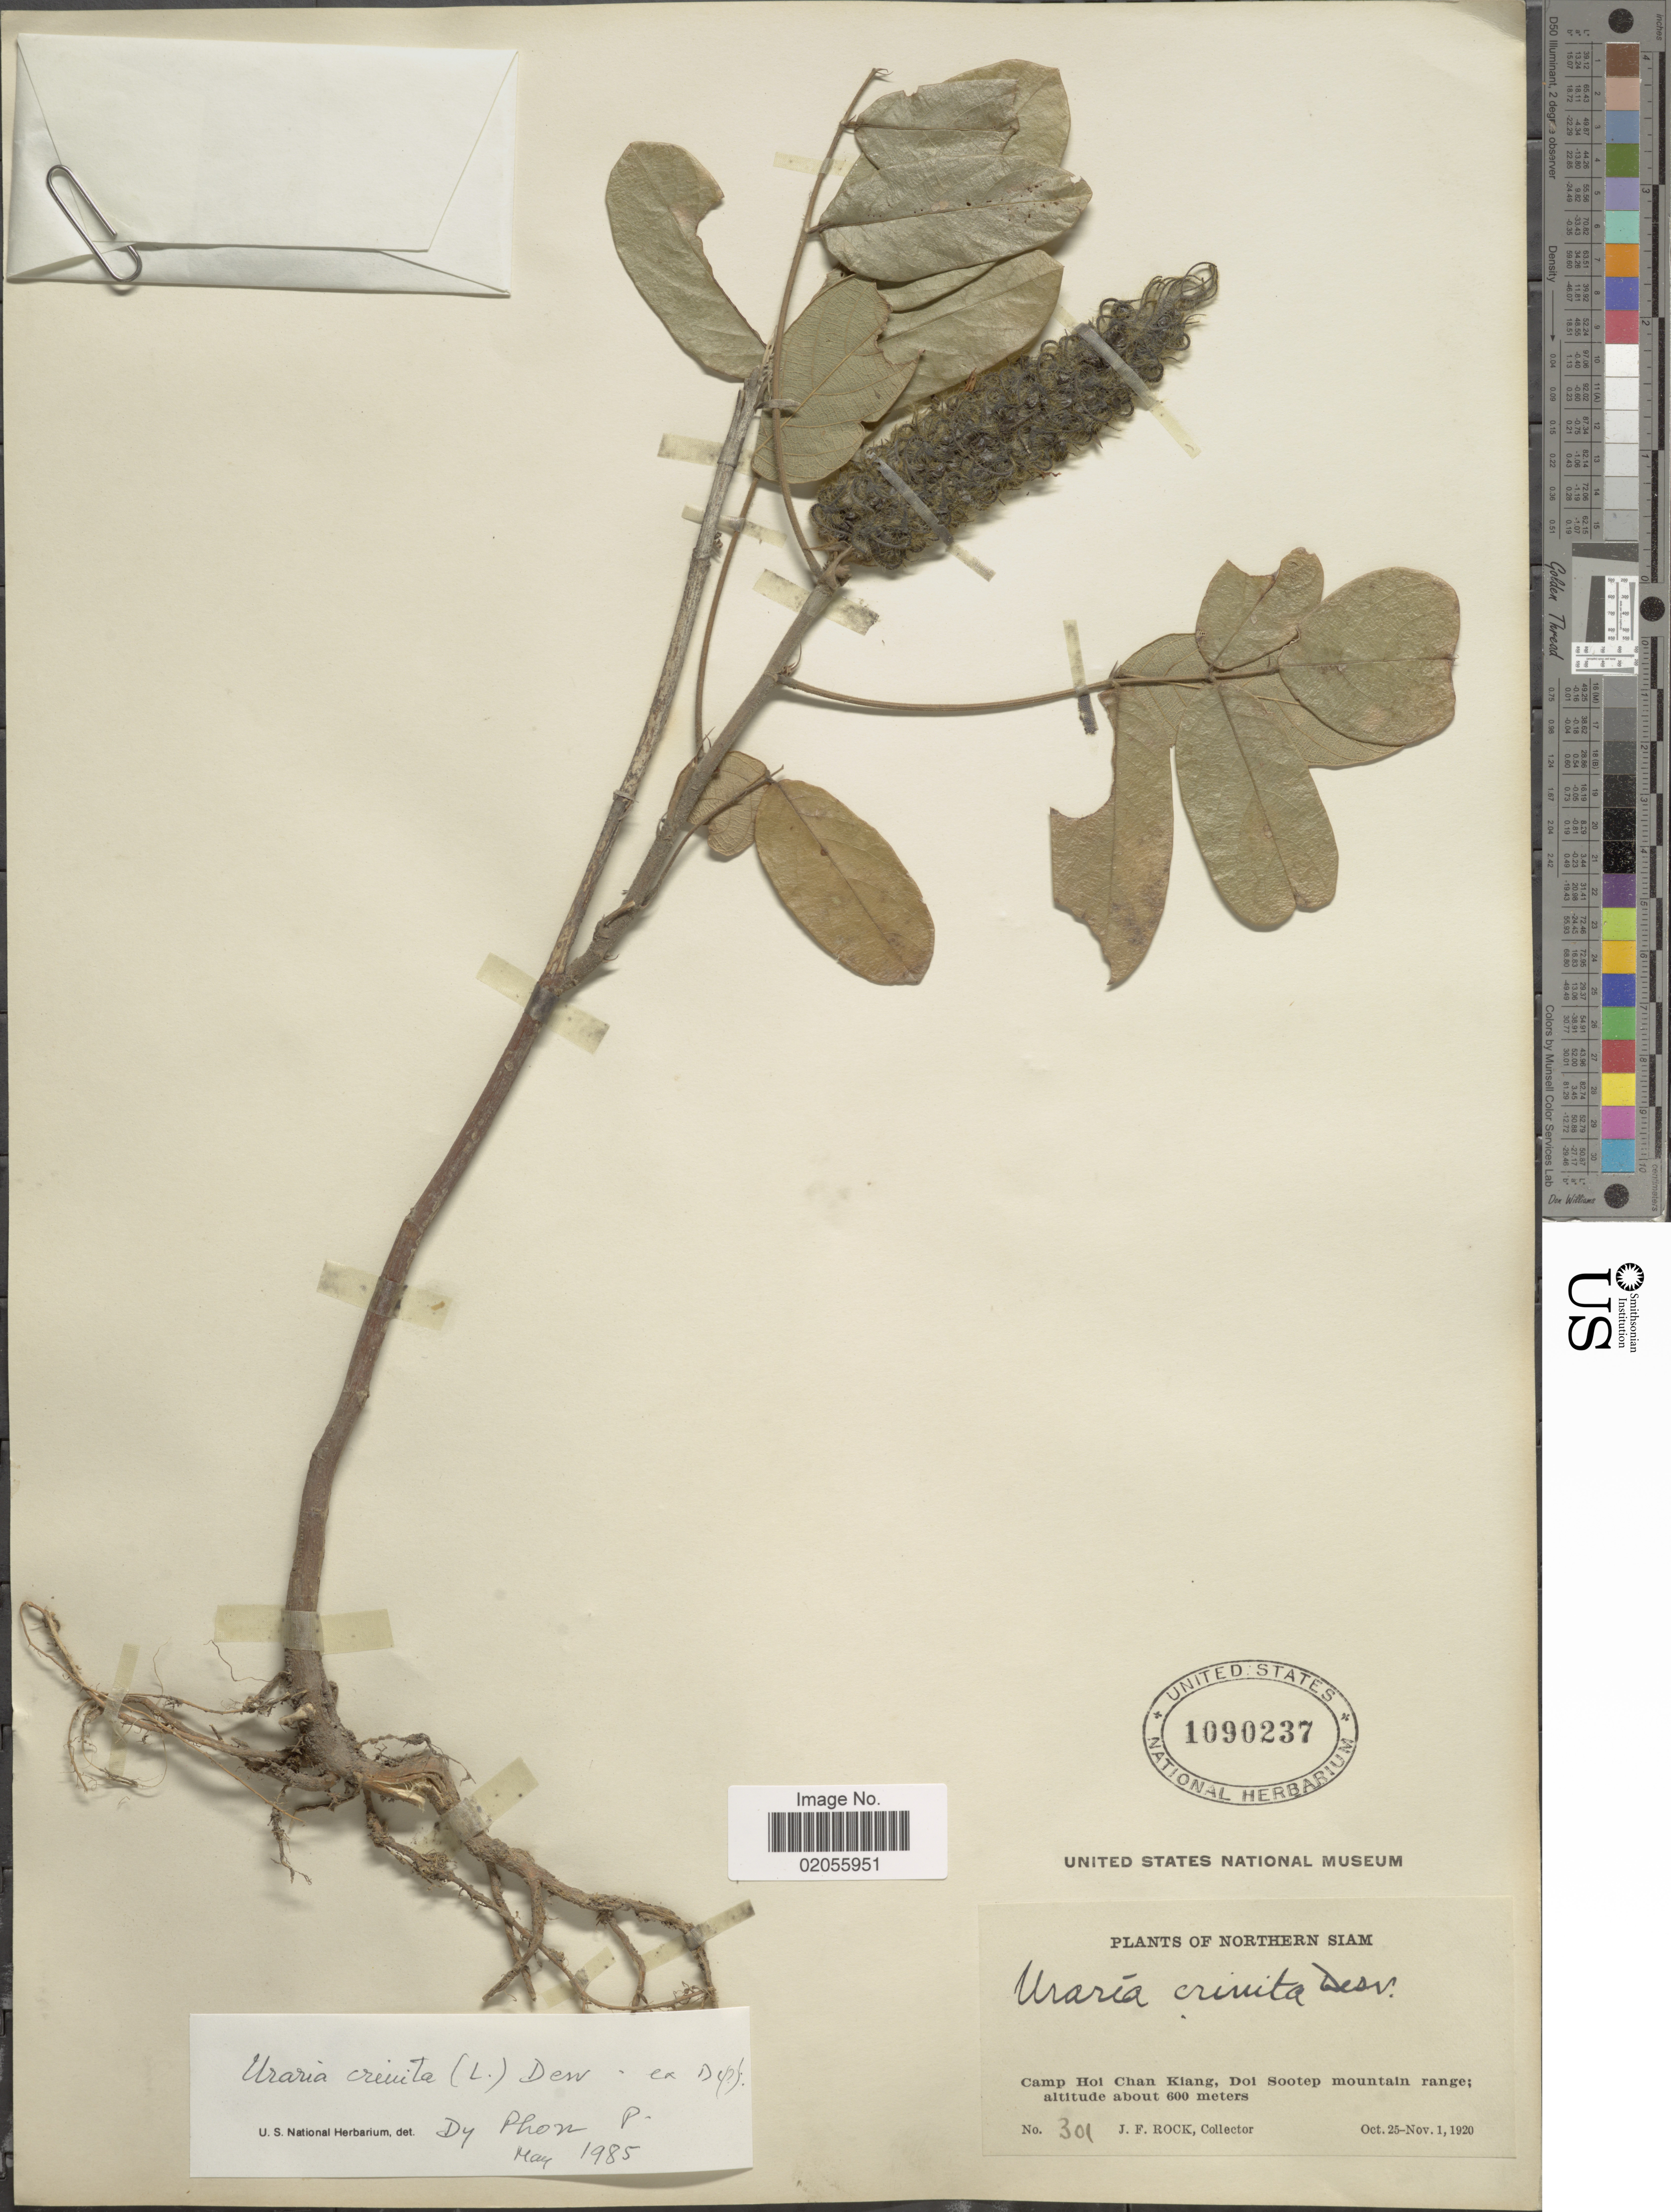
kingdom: Plantae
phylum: Tracheophyta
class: Magnoliopsida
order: Fabales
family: Fabaceae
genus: Uraria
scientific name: Uraria crinita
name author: (L.) Desv.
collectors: J. Rock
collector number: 301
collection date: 1920-10-25/1920-11-01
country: Thailand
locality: Northern Siam, Camp Hoi Chan Kiang, Doi Sootep mountain range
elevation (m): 600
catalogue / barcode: US 1090237